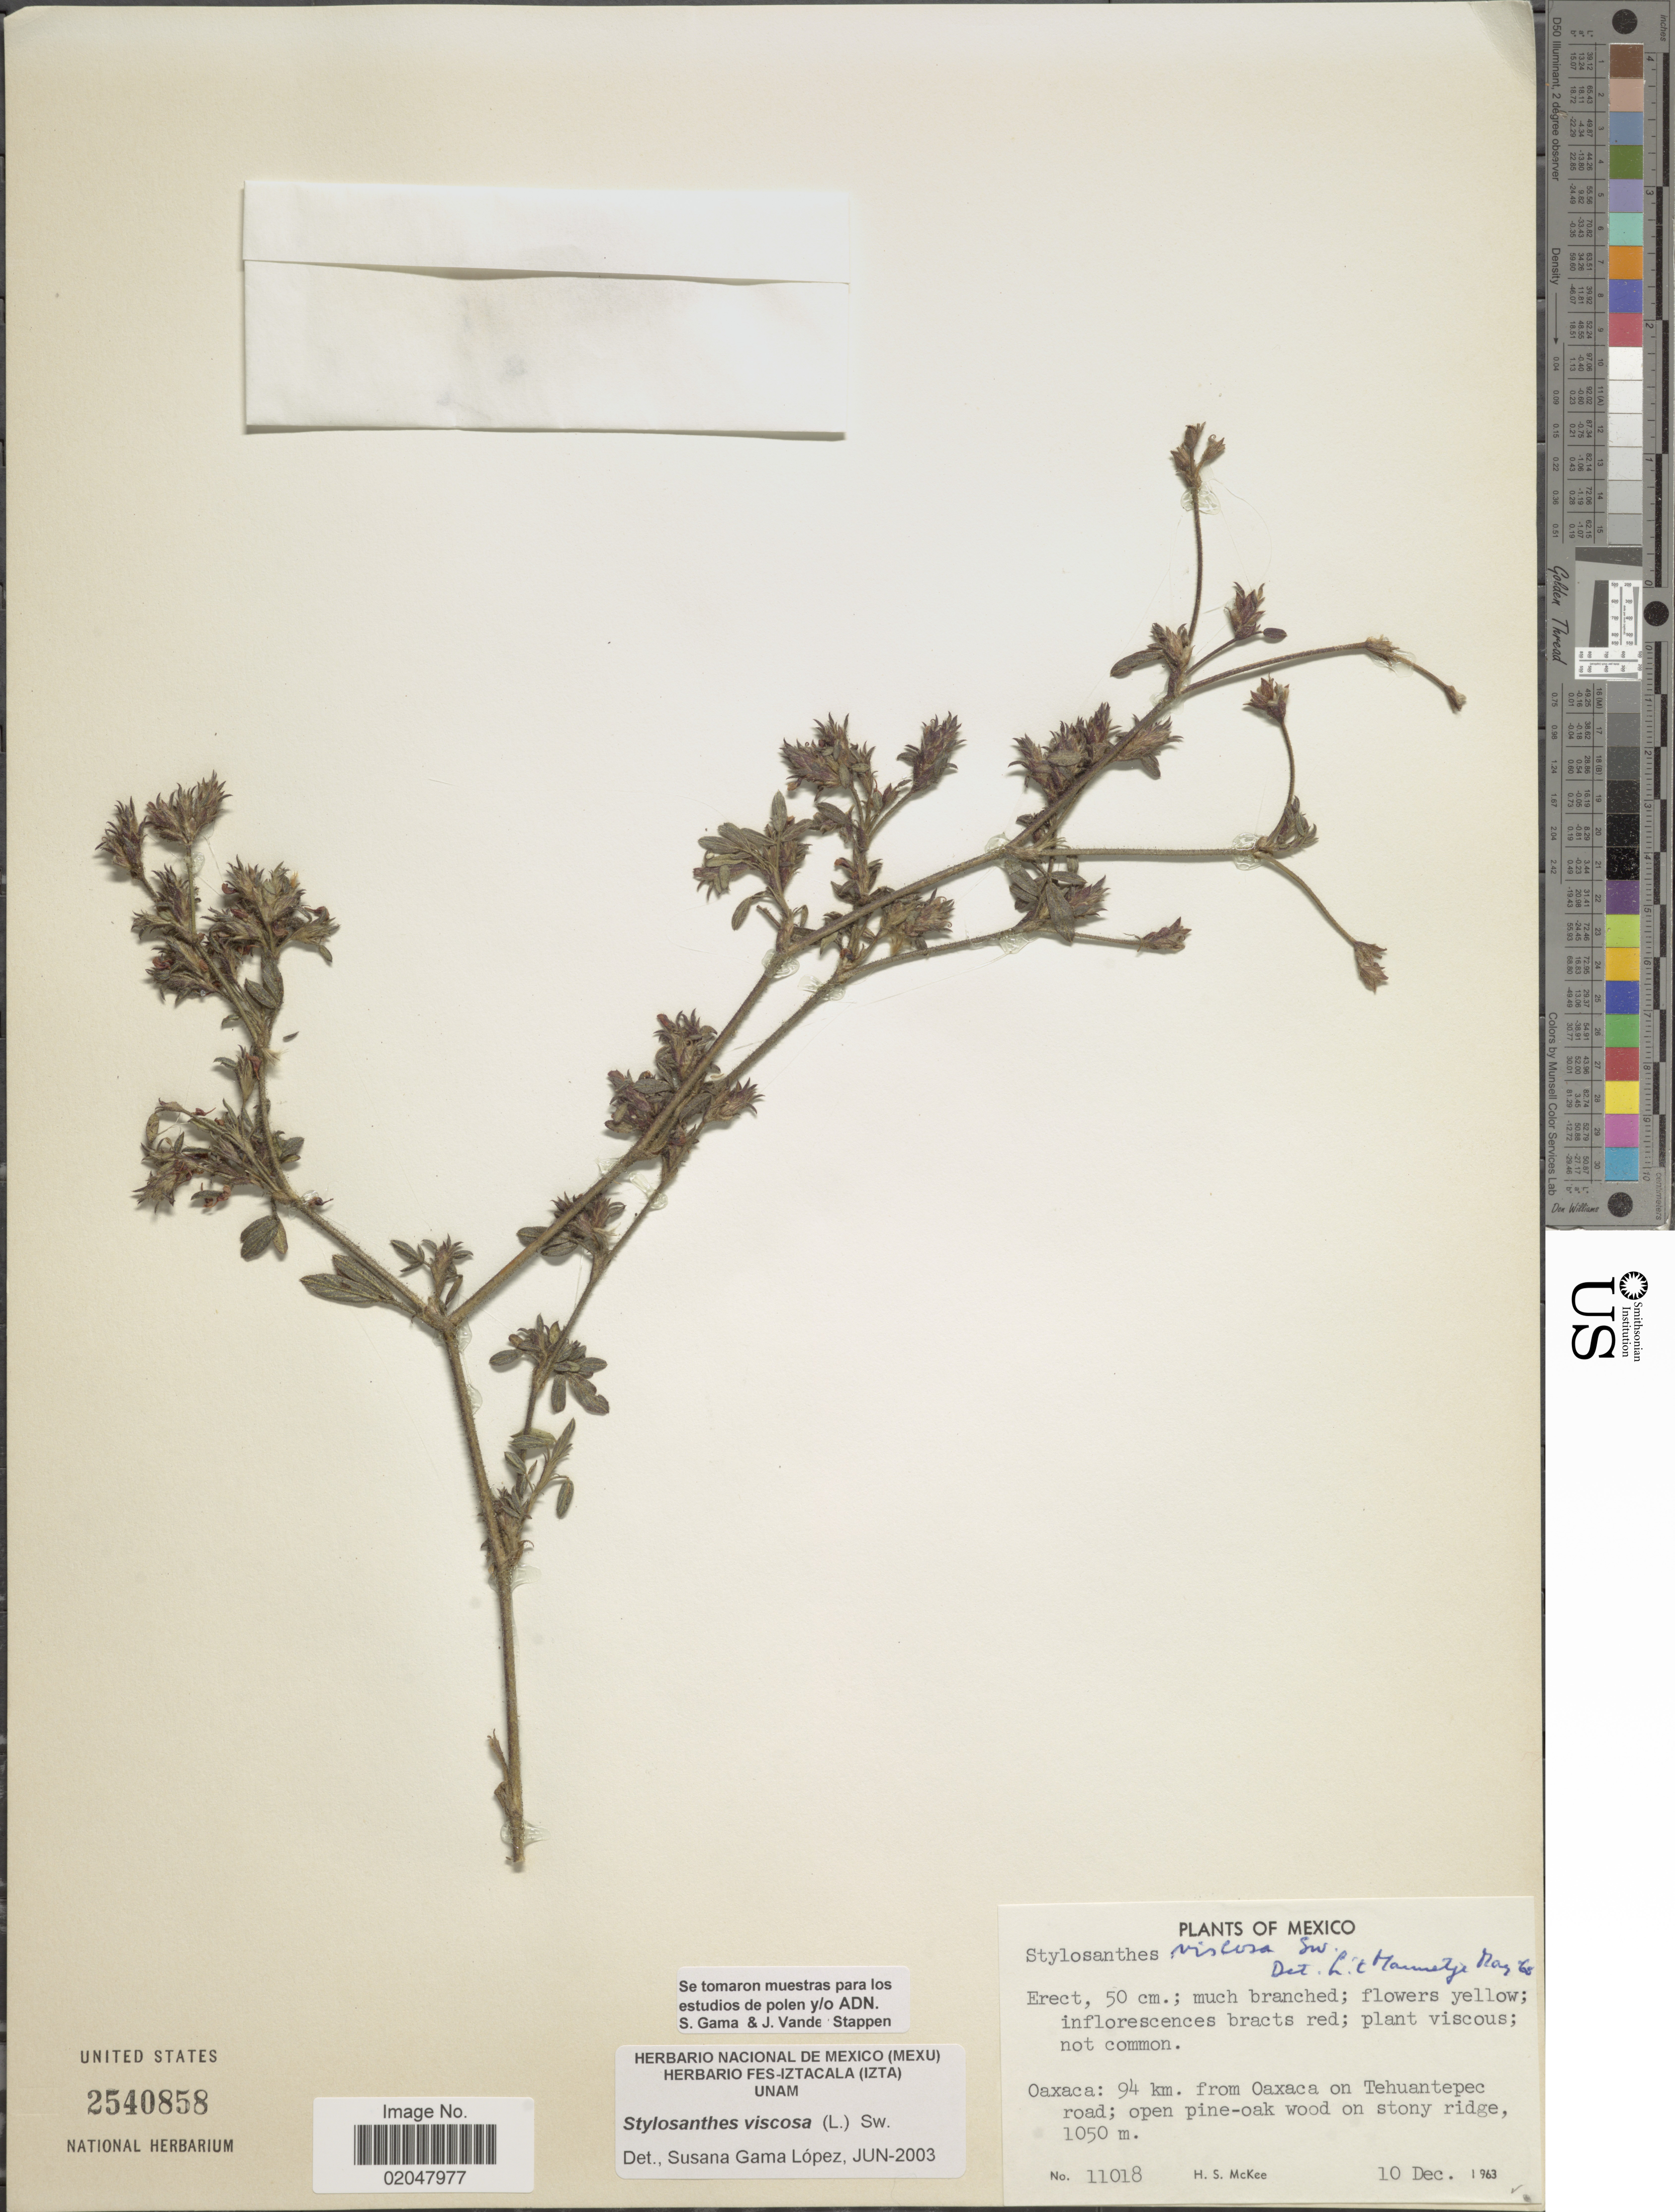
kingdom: Plantae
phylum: Tracheophyta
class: Magnoliopsida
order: Fabales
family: Fabaceae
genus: Stylosanthes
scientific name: Stylosanthes viscosa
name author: Sw.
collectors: H. S. McKee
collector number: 11018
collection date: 1963-12-10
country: Mexico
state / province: Oaxaca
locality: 94 km. from Oaxaca on Tehuantepec road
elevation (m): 1050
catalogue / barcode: US 2540858